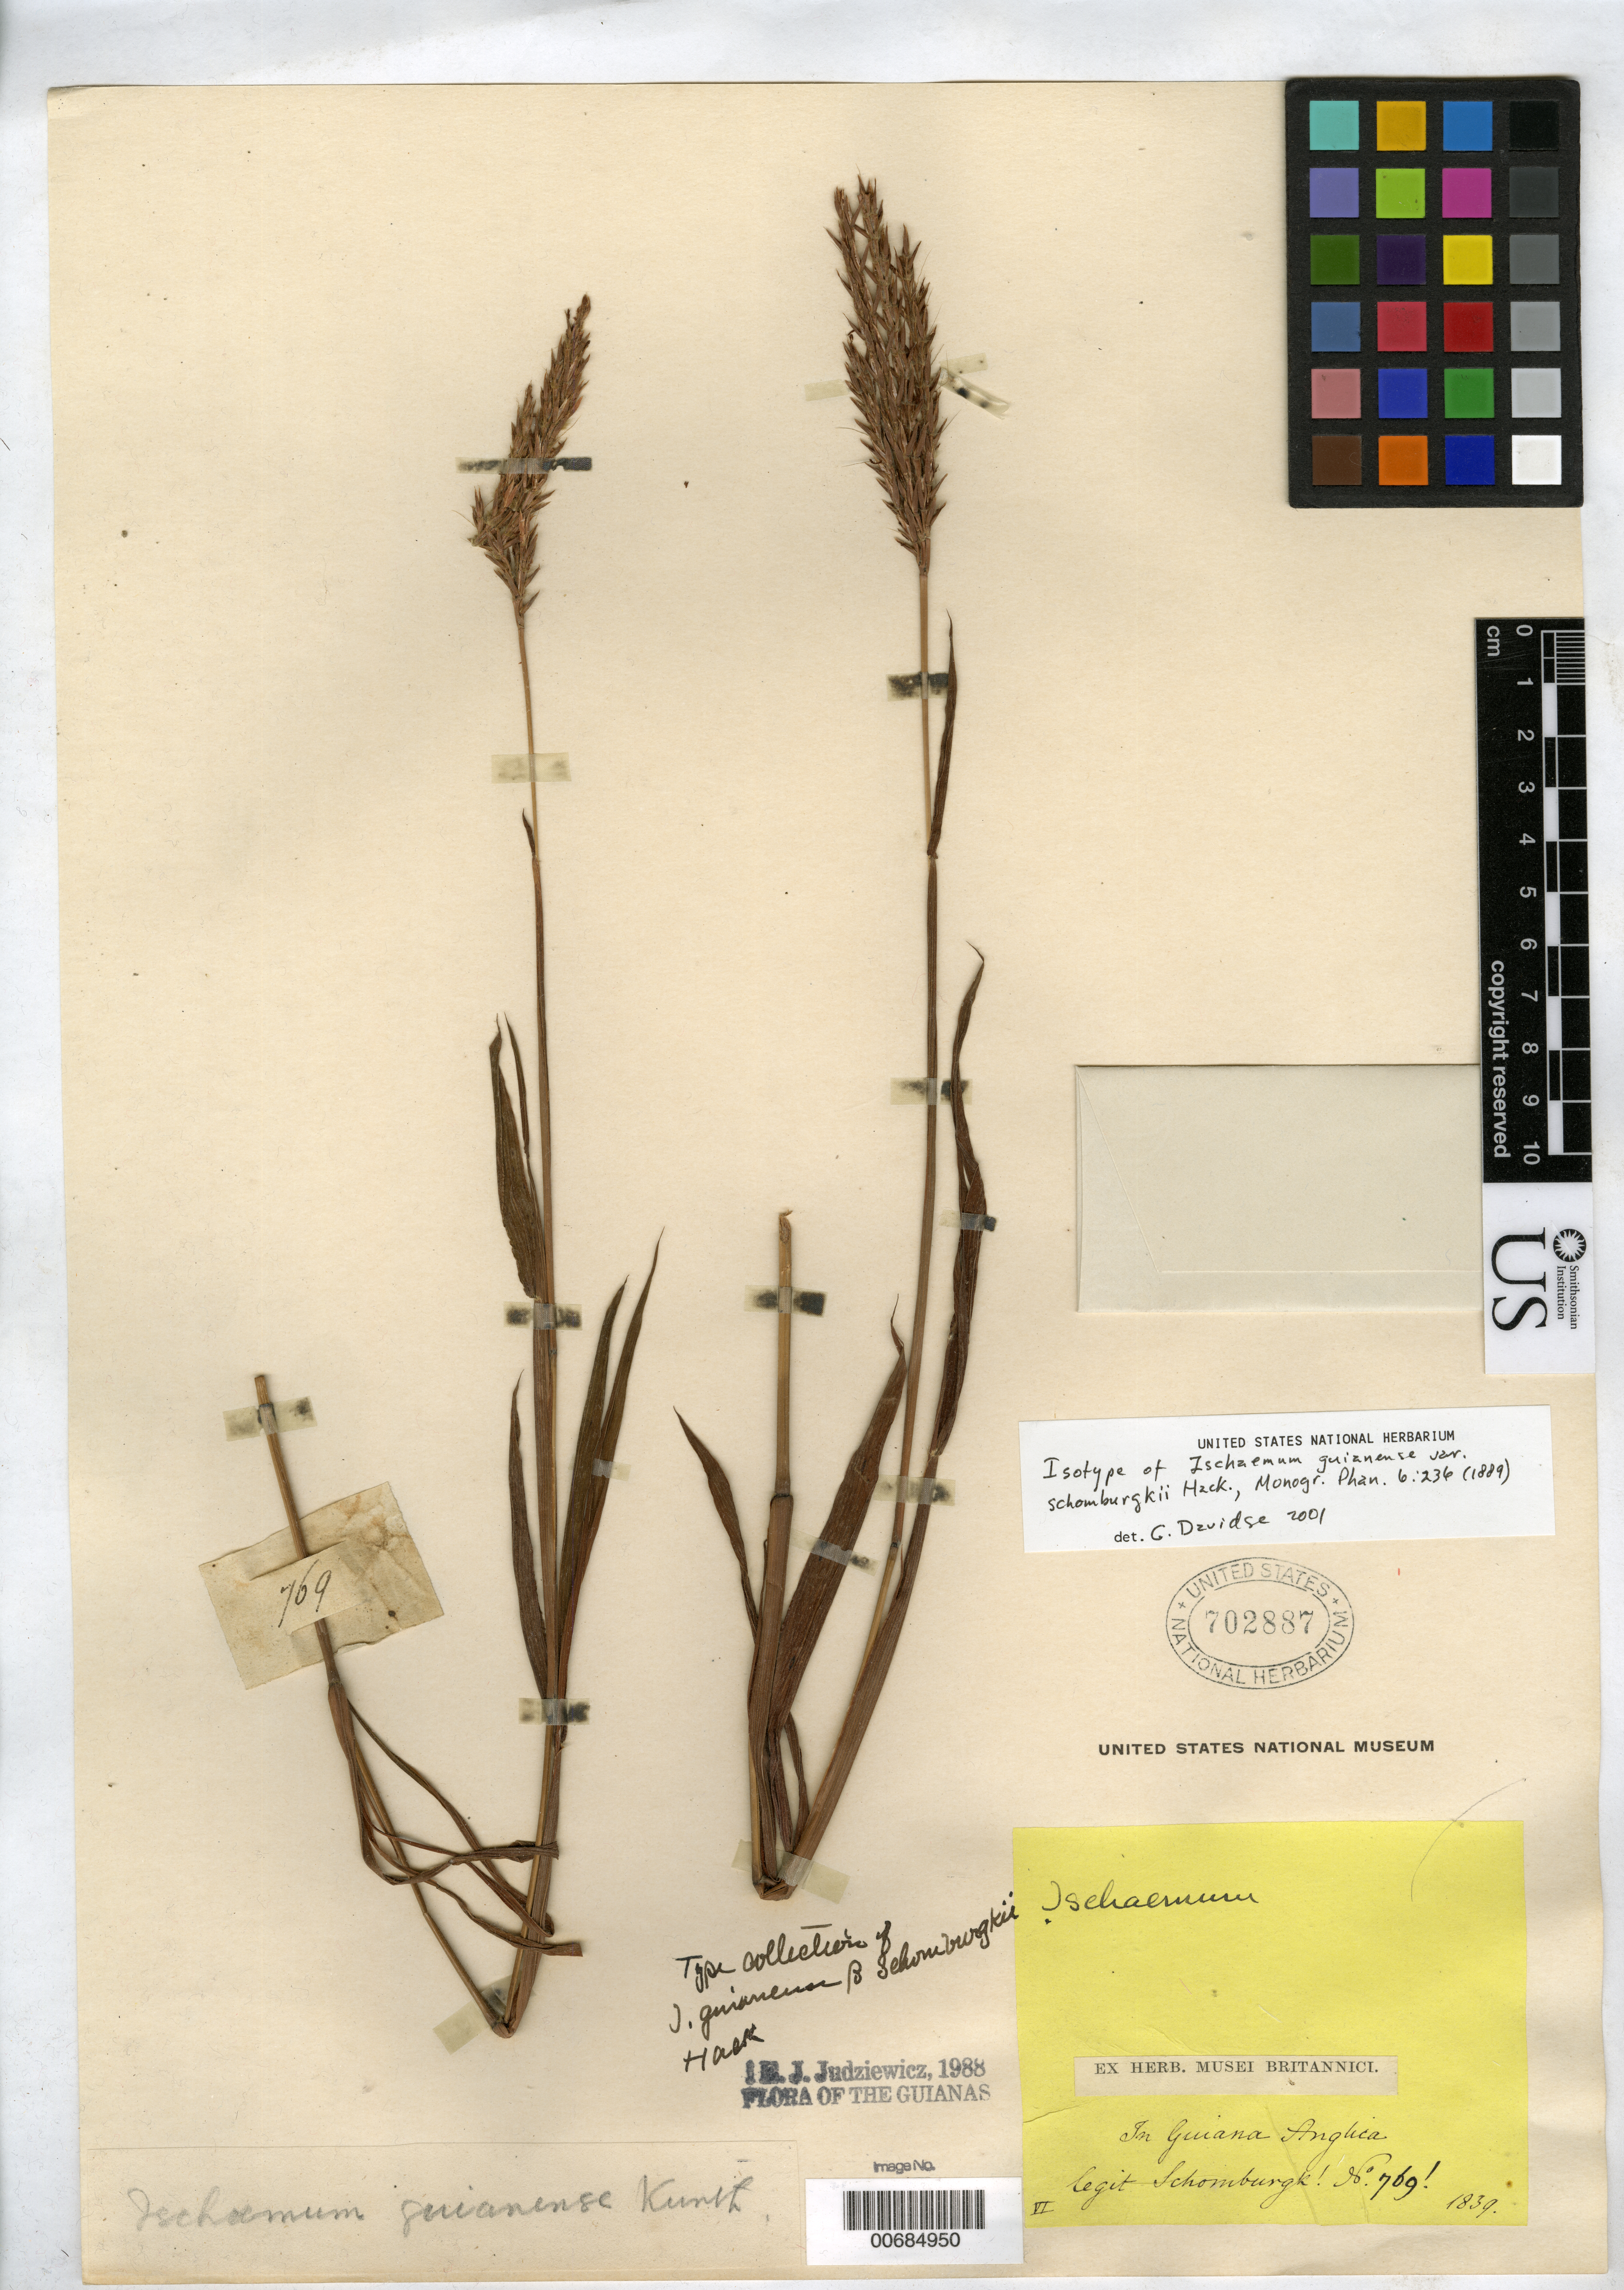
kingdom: Plantae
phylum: Tracheophyta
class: Liliopsida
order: Poales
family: Poaceae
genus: Ischaemum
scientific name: Ischaemum guianense var. schomburgkii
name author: Hack. in A. DC.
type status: Isotype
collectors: M. R. Schomburgk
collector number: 769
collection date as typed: Jun 1839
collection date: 1839-06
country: Guyana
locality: In Guiana Anglica.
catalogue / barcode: US 702887